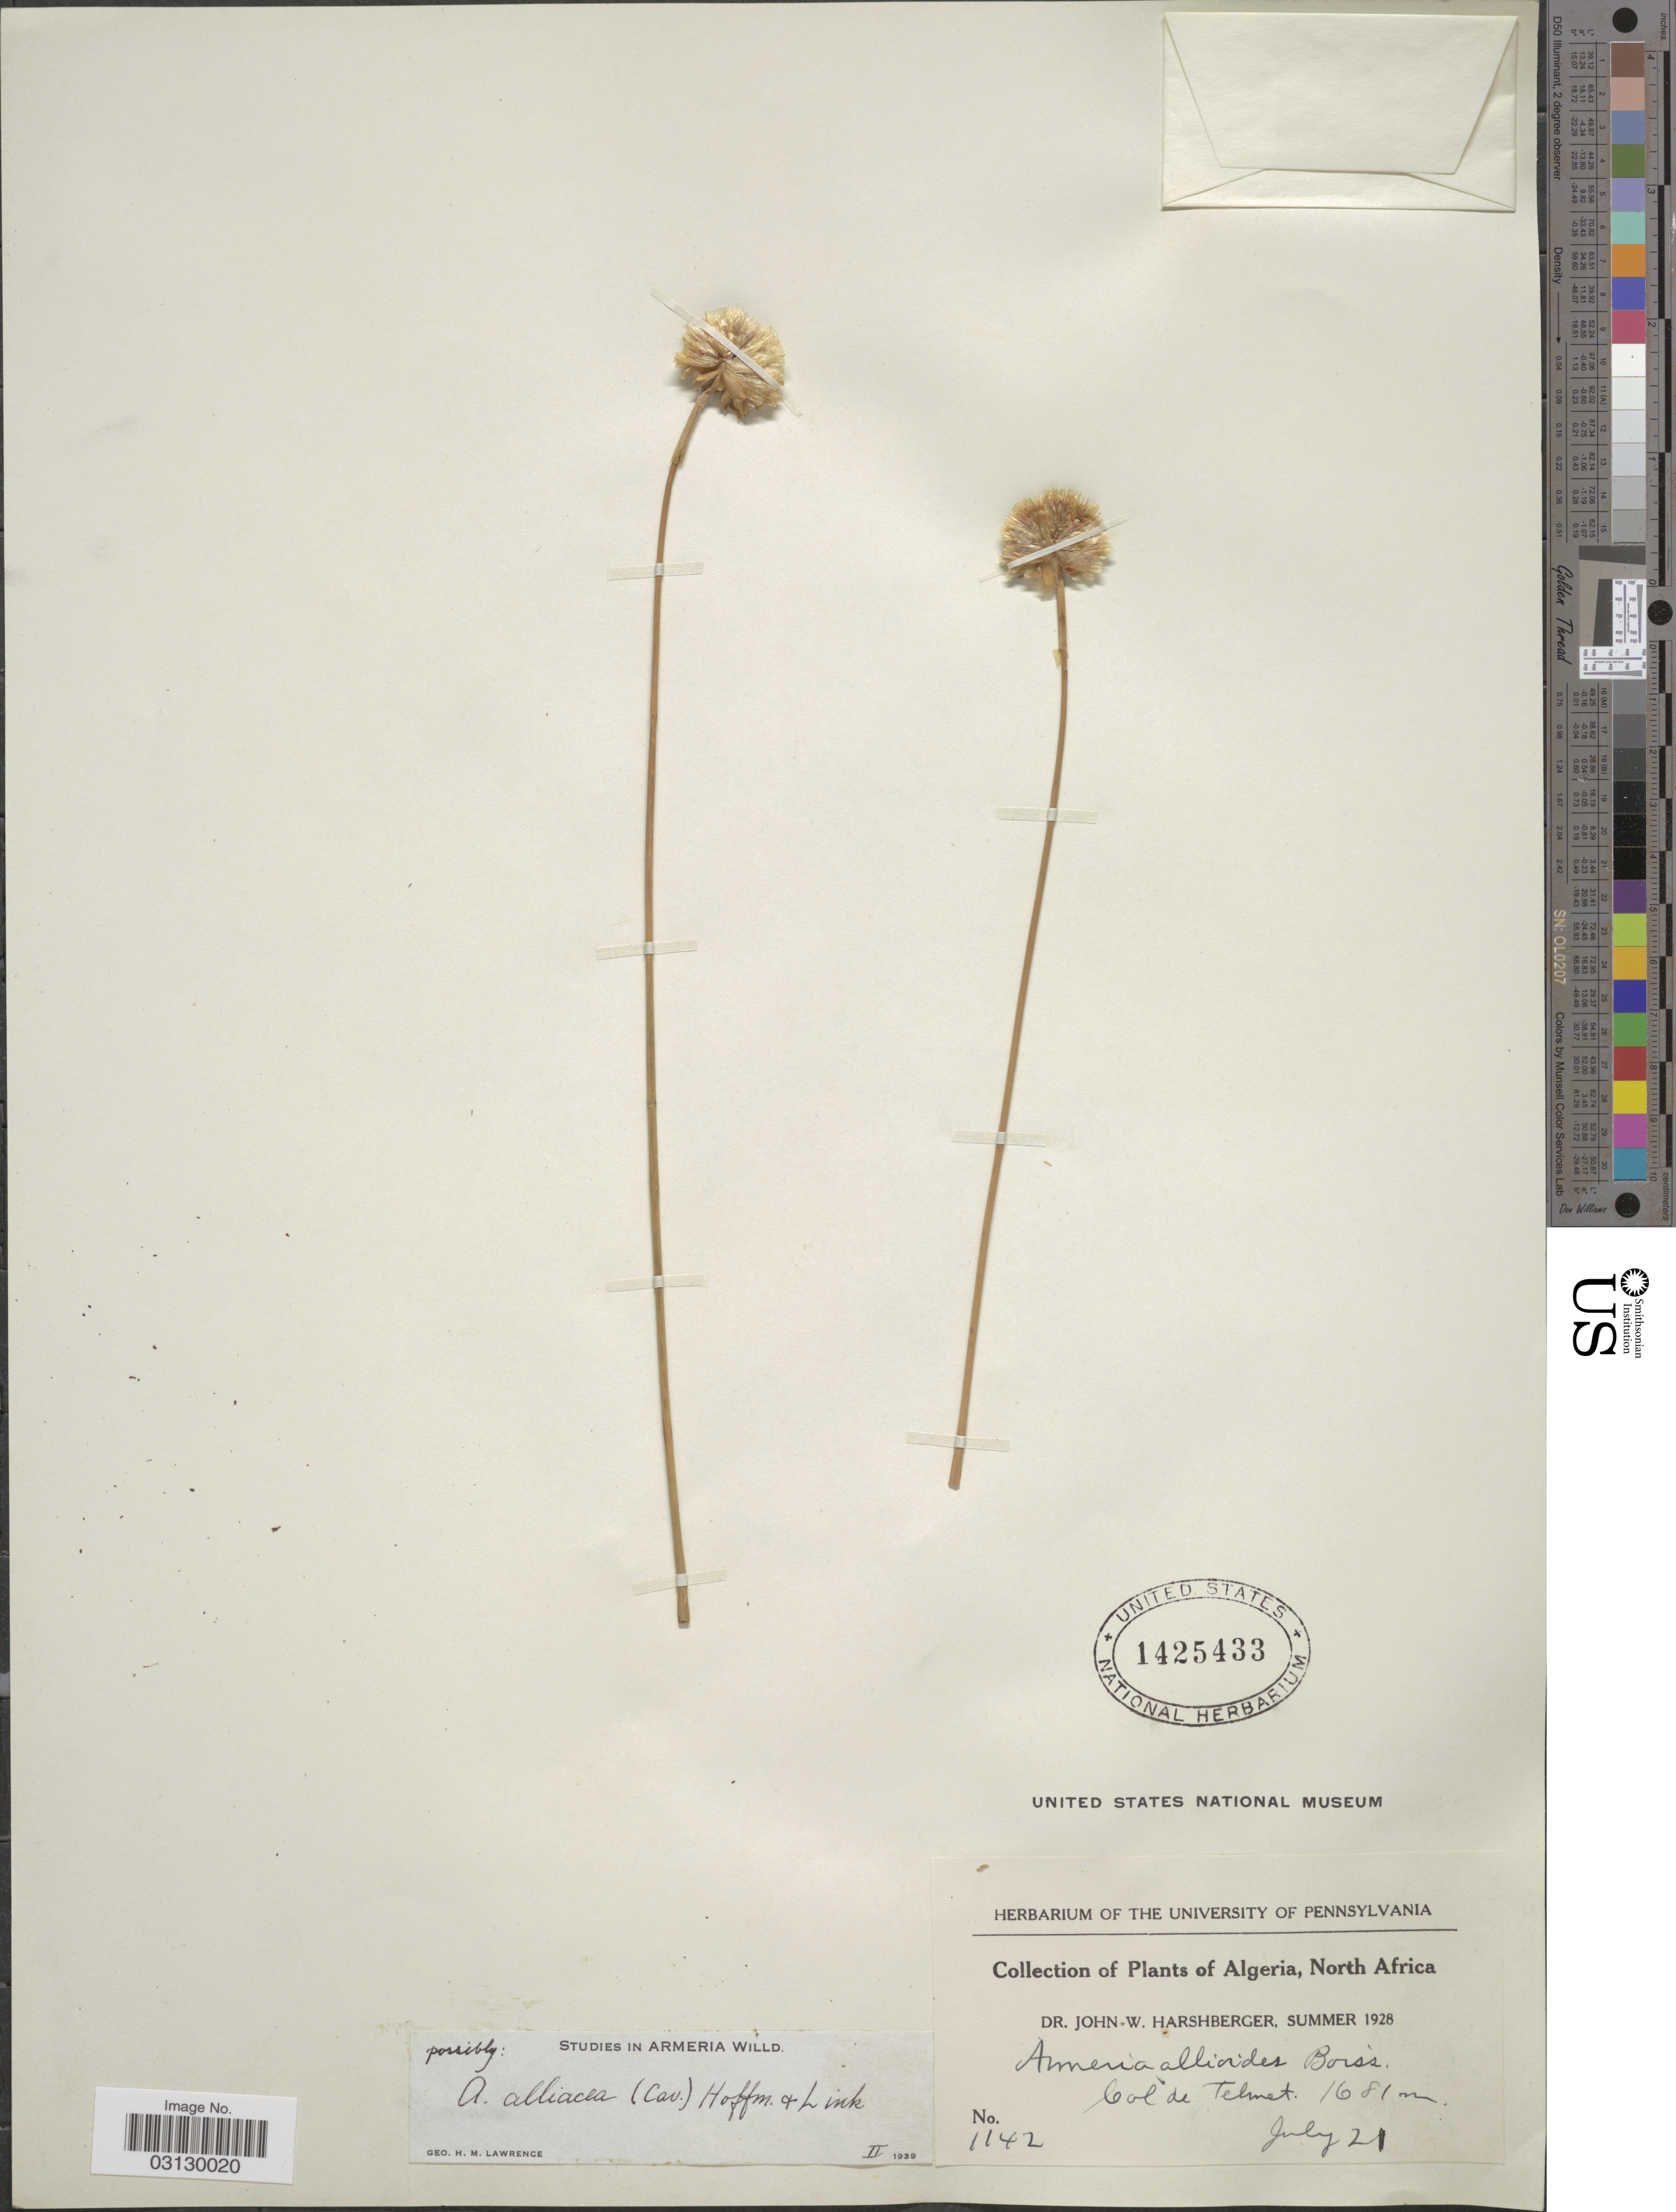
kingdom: Plantae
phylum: Tracheophyta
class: Magnoliopsida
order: Caryophyllales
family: Plumbaginaceae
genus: Armeria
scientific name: Armeria alliacea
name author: (Cav.) Hoffmanns. & Link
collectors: J. W. Harshberger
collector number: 1142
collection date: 1928-07-21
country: Algeria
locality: North Africa. Col de Telmet.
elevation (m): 1681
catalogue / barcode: US 1425433